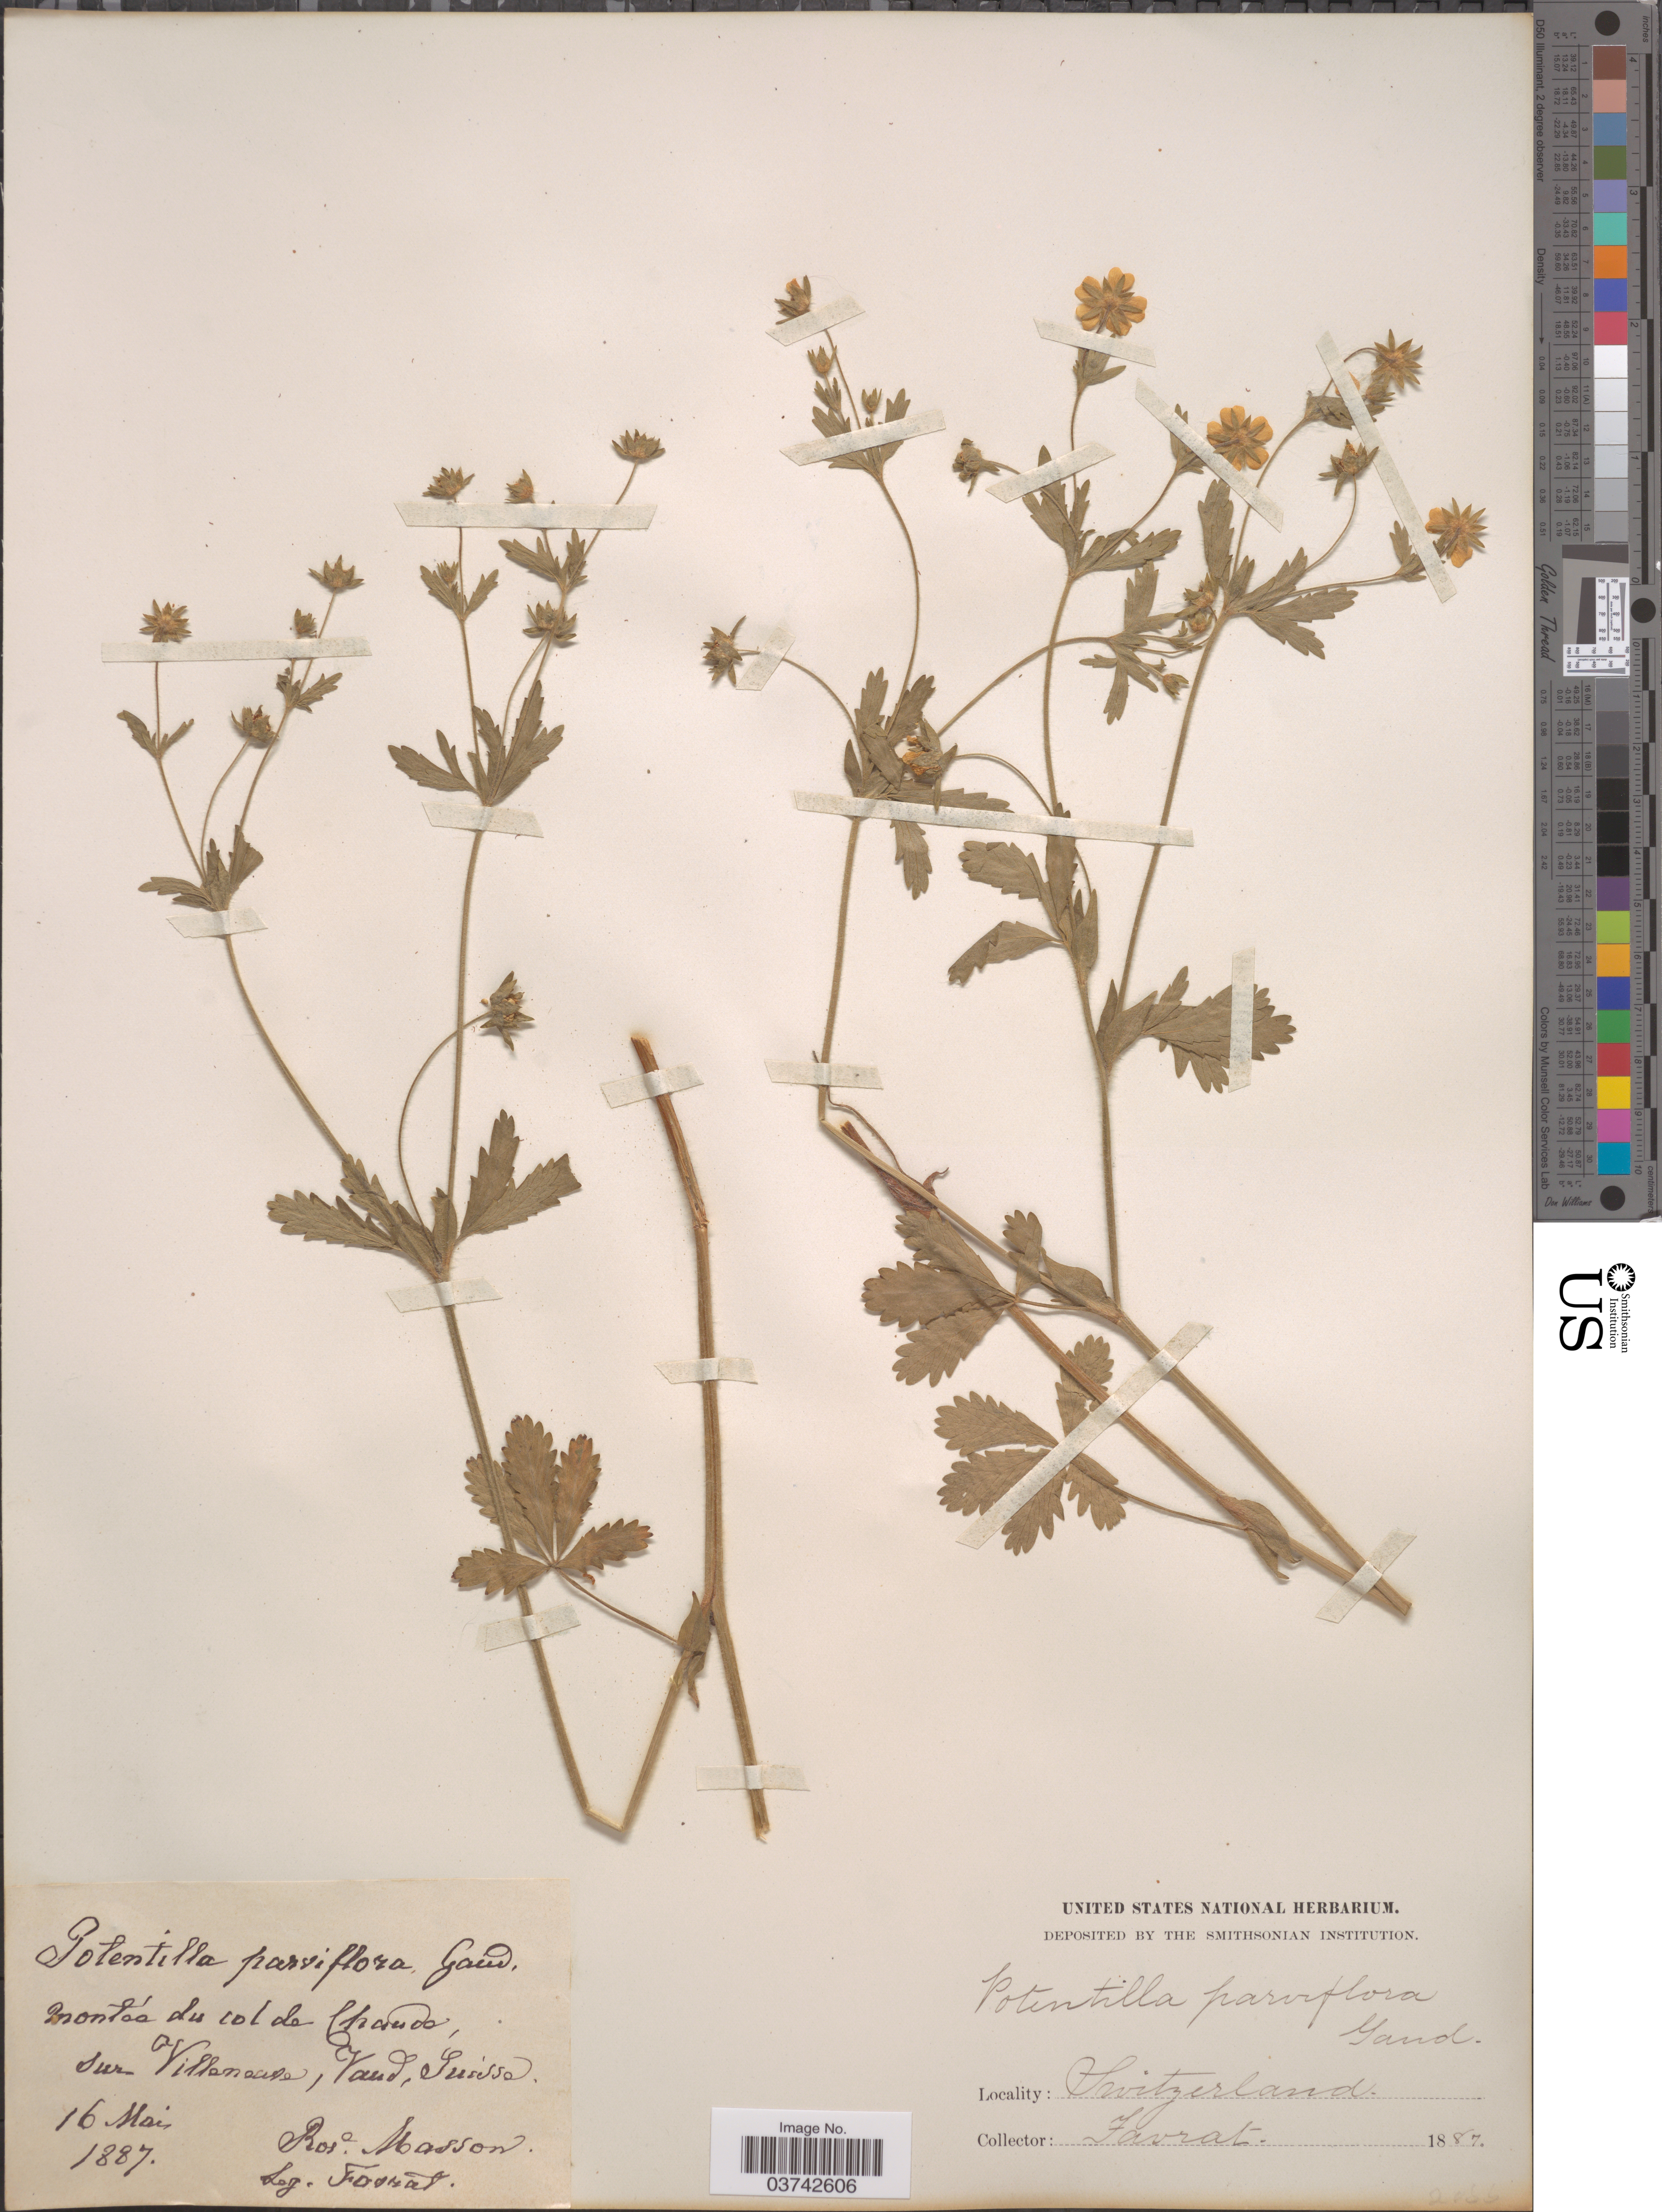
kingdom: Plantae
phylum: Tracheophyta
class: Magnoliopsida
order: Rosales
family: Rosaceae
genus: Potentilla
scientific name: Potentilla parviflora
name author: Desf.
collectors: L. Favrat & R. Masson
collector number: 2055*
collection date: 1887-05-16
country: Switzerland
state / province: Vaud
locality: Montée du col de Chaude sur Villeneuve, Suisse.